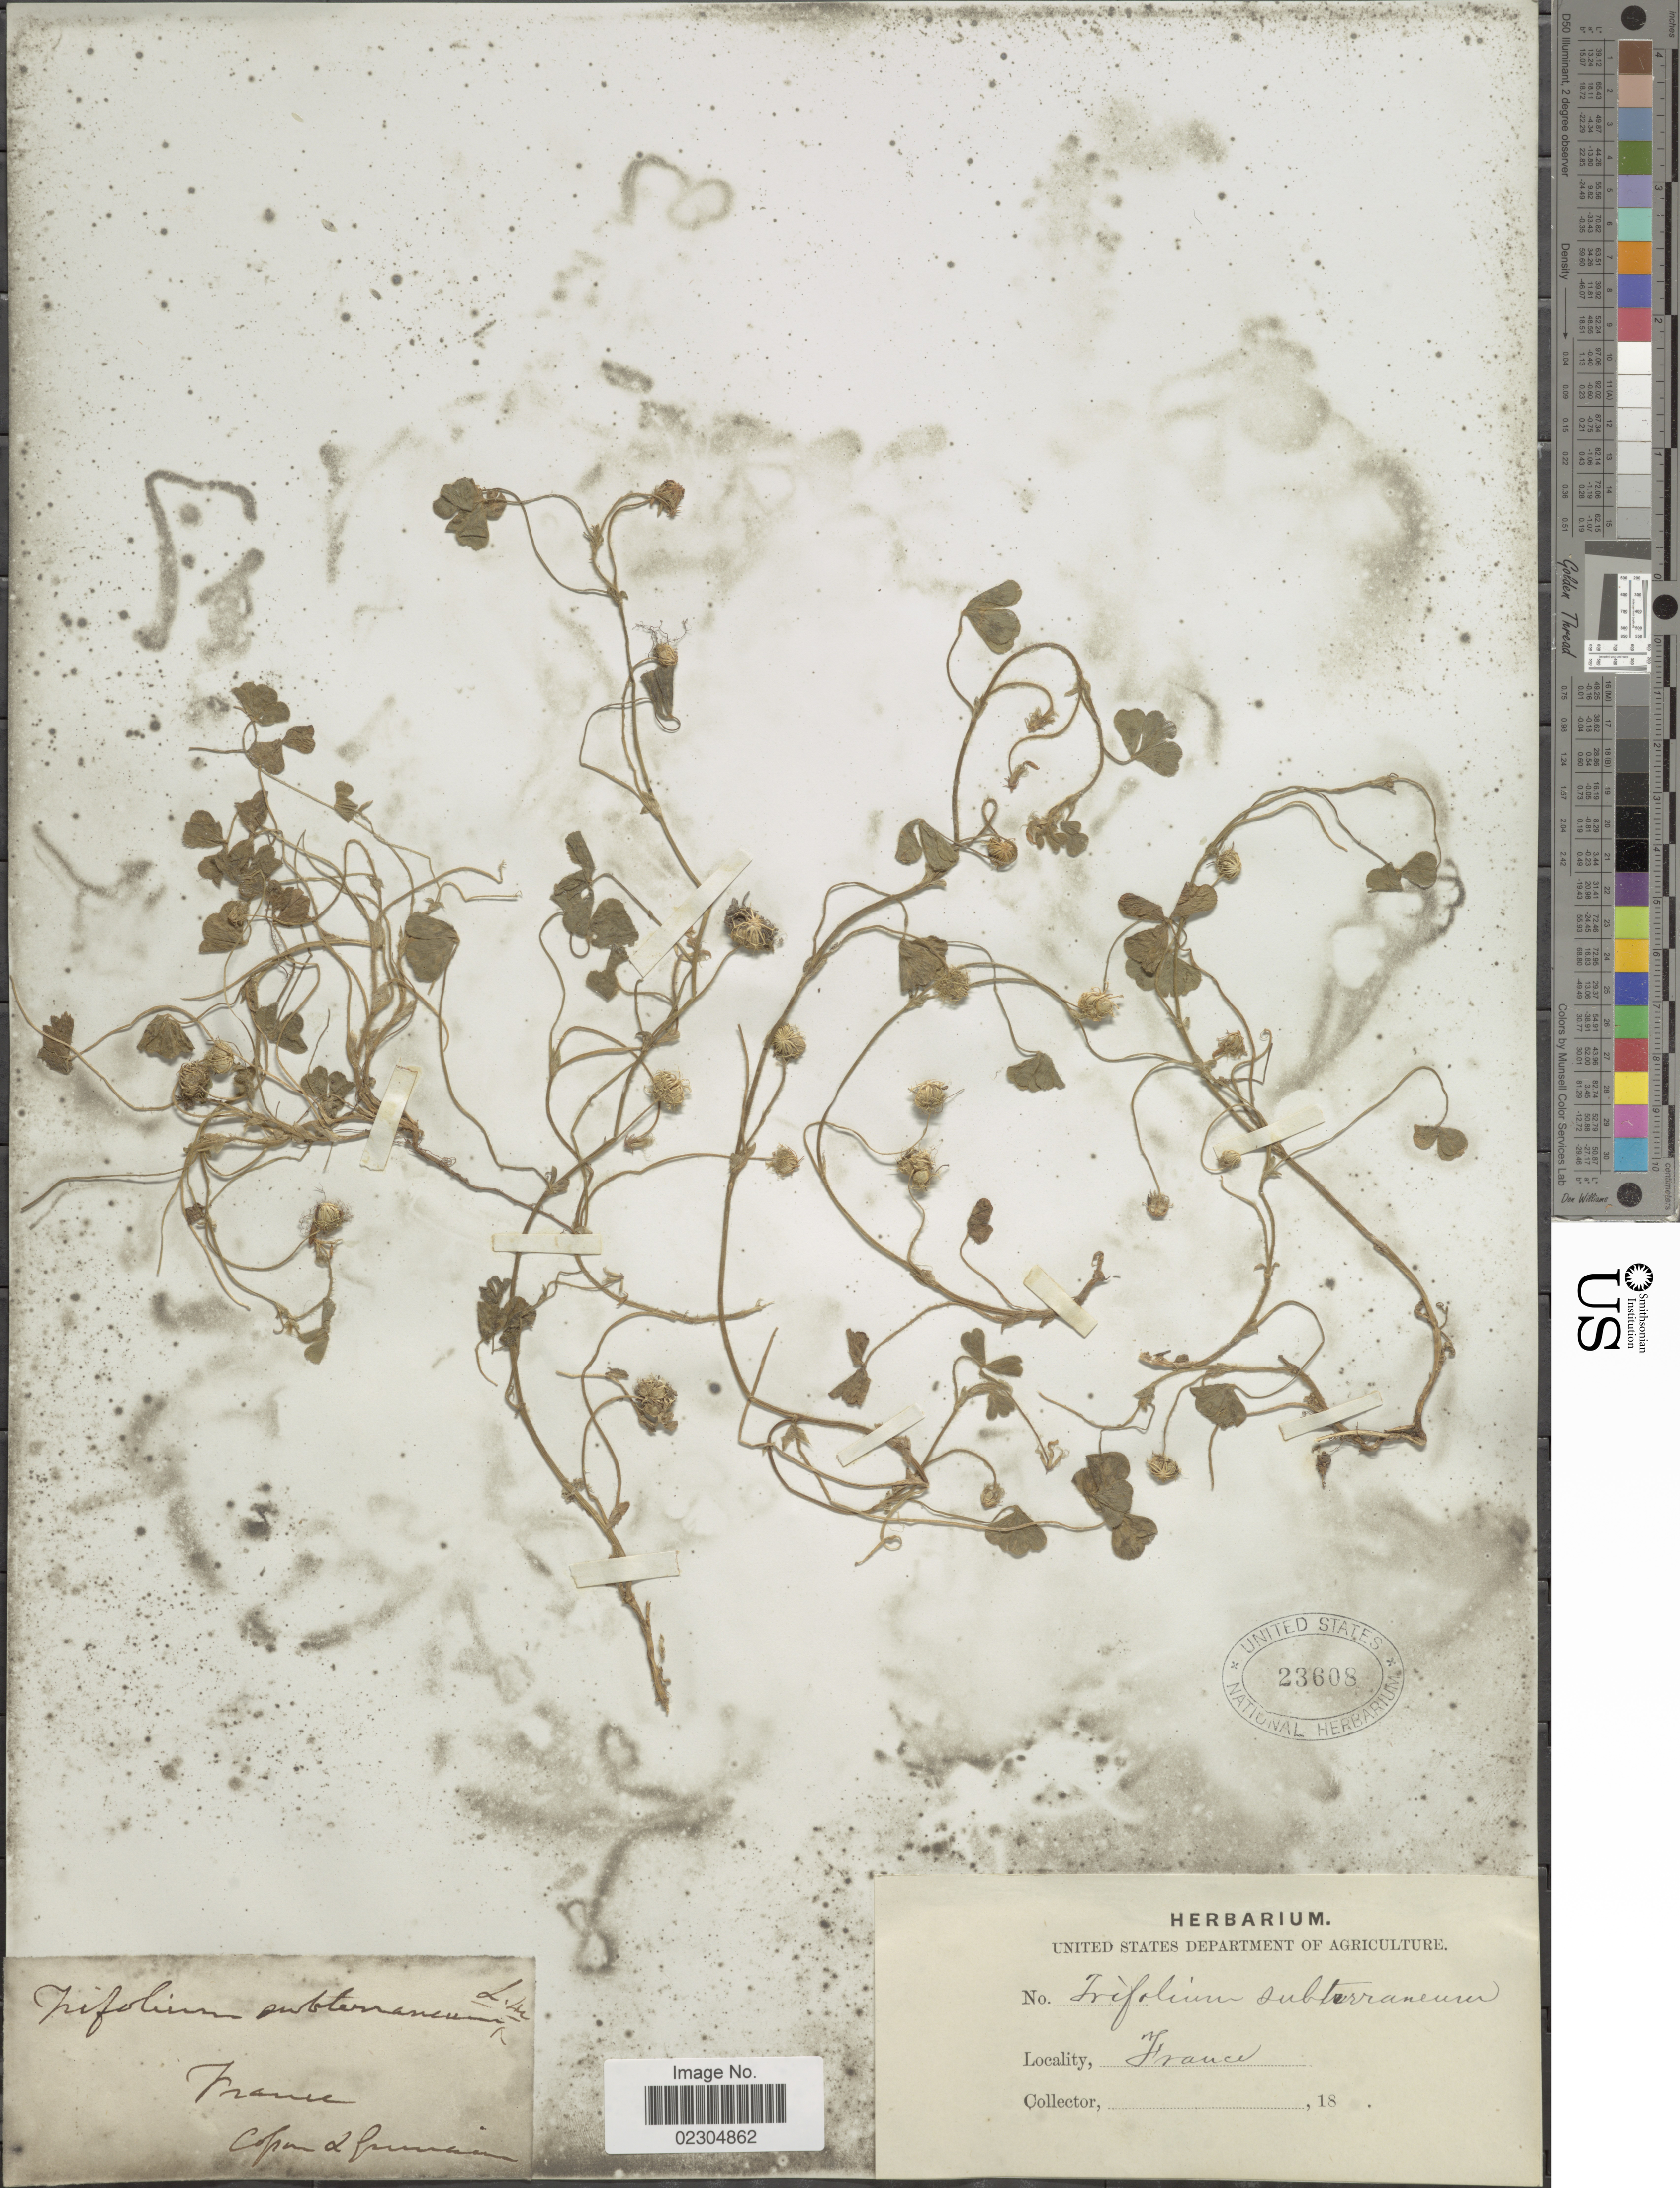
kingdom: Plantae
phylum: Tracheophyta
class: Magnoliopsida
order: Fabales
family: Fabaceae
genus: Trifolium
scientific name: Trifolium subterraneum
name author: L.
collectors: Collector illegible & Collector illegible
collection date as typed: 18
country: France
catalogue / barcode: US 23608